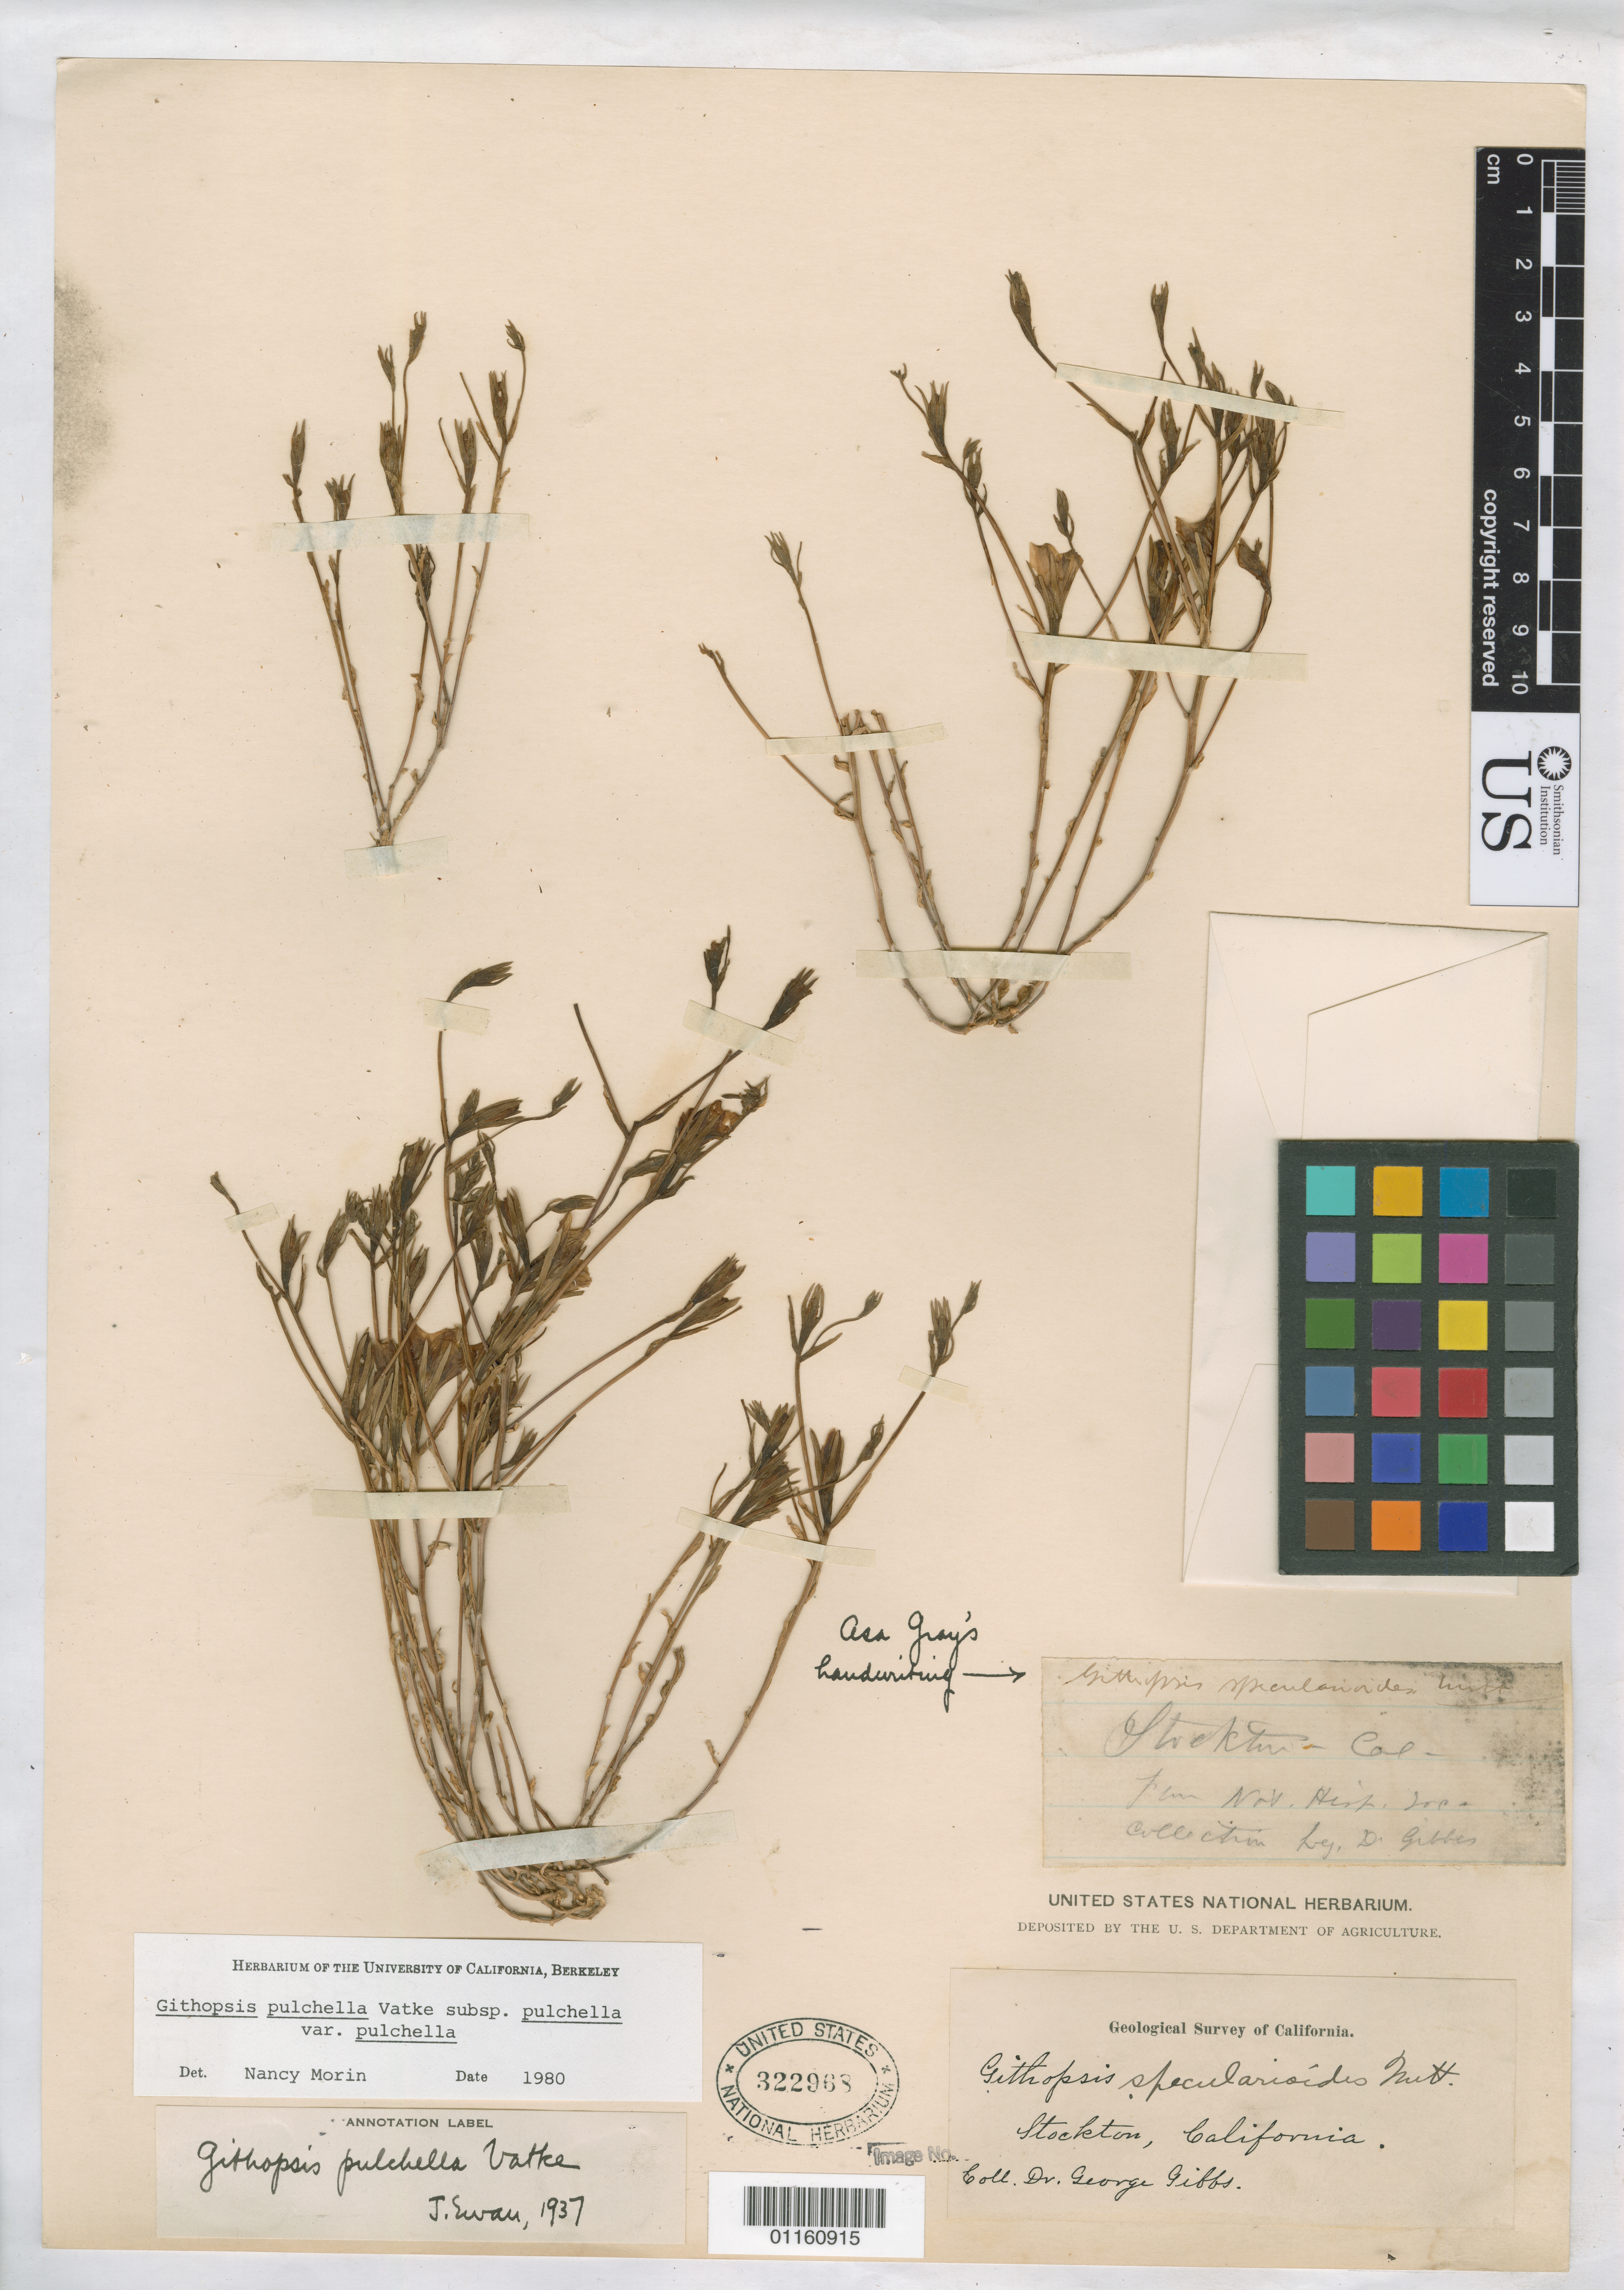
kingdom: Plantae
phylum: Tracheophyta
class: Magnoliopsida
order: Asterales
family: Campanulaceae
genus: Githopsis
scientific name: Githopsis pulchella var. pulchella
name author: Vatke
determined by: Morin, Nancy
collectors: G. Gibbs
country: United States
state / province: California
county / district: San Joaquin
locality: Stockton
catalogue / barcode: US 322968